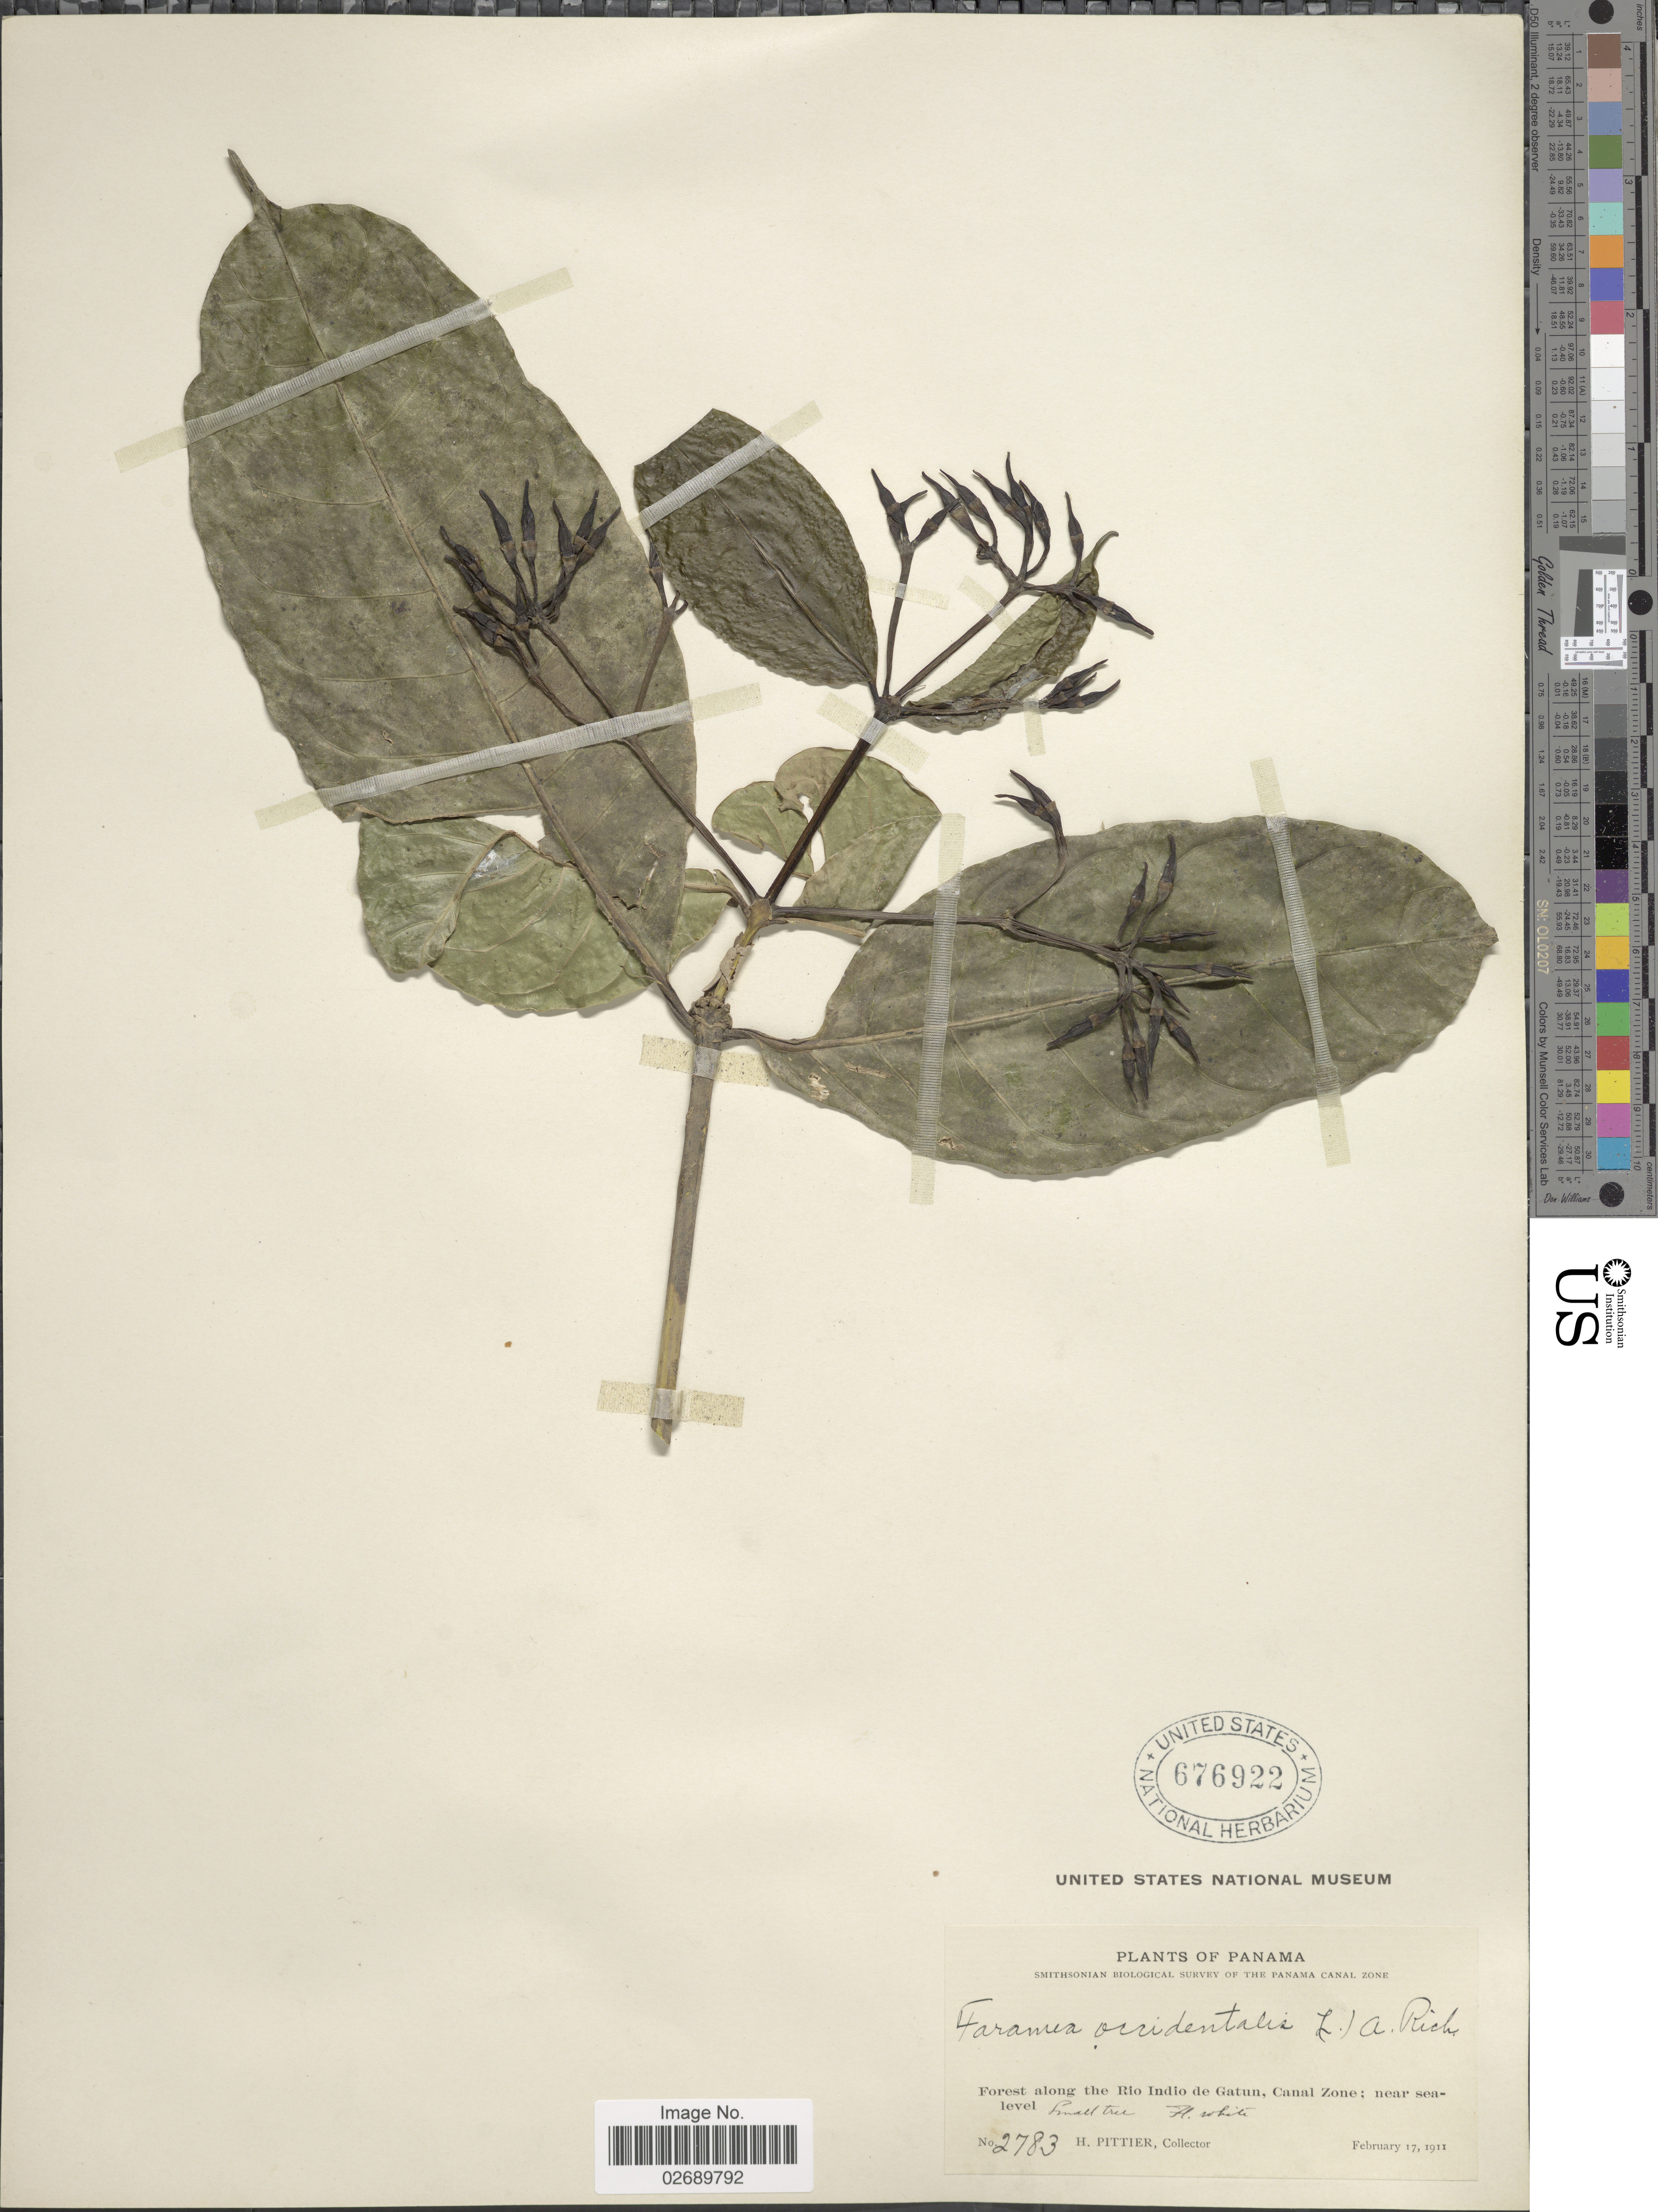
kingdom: Plantae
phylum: Tracheophyta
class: Magnoliopsida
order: Gentianales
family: Rubiaceae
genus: Faramea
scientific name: Faramea occidentalis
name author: (L.) A. Rich.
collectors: H. F. Pittier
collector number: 2783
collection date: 1911-02-17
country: Panama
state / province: Colón / Panamá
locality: Forest along the Rio Indio de Gatun, Canal Zone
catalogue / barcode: US 676922